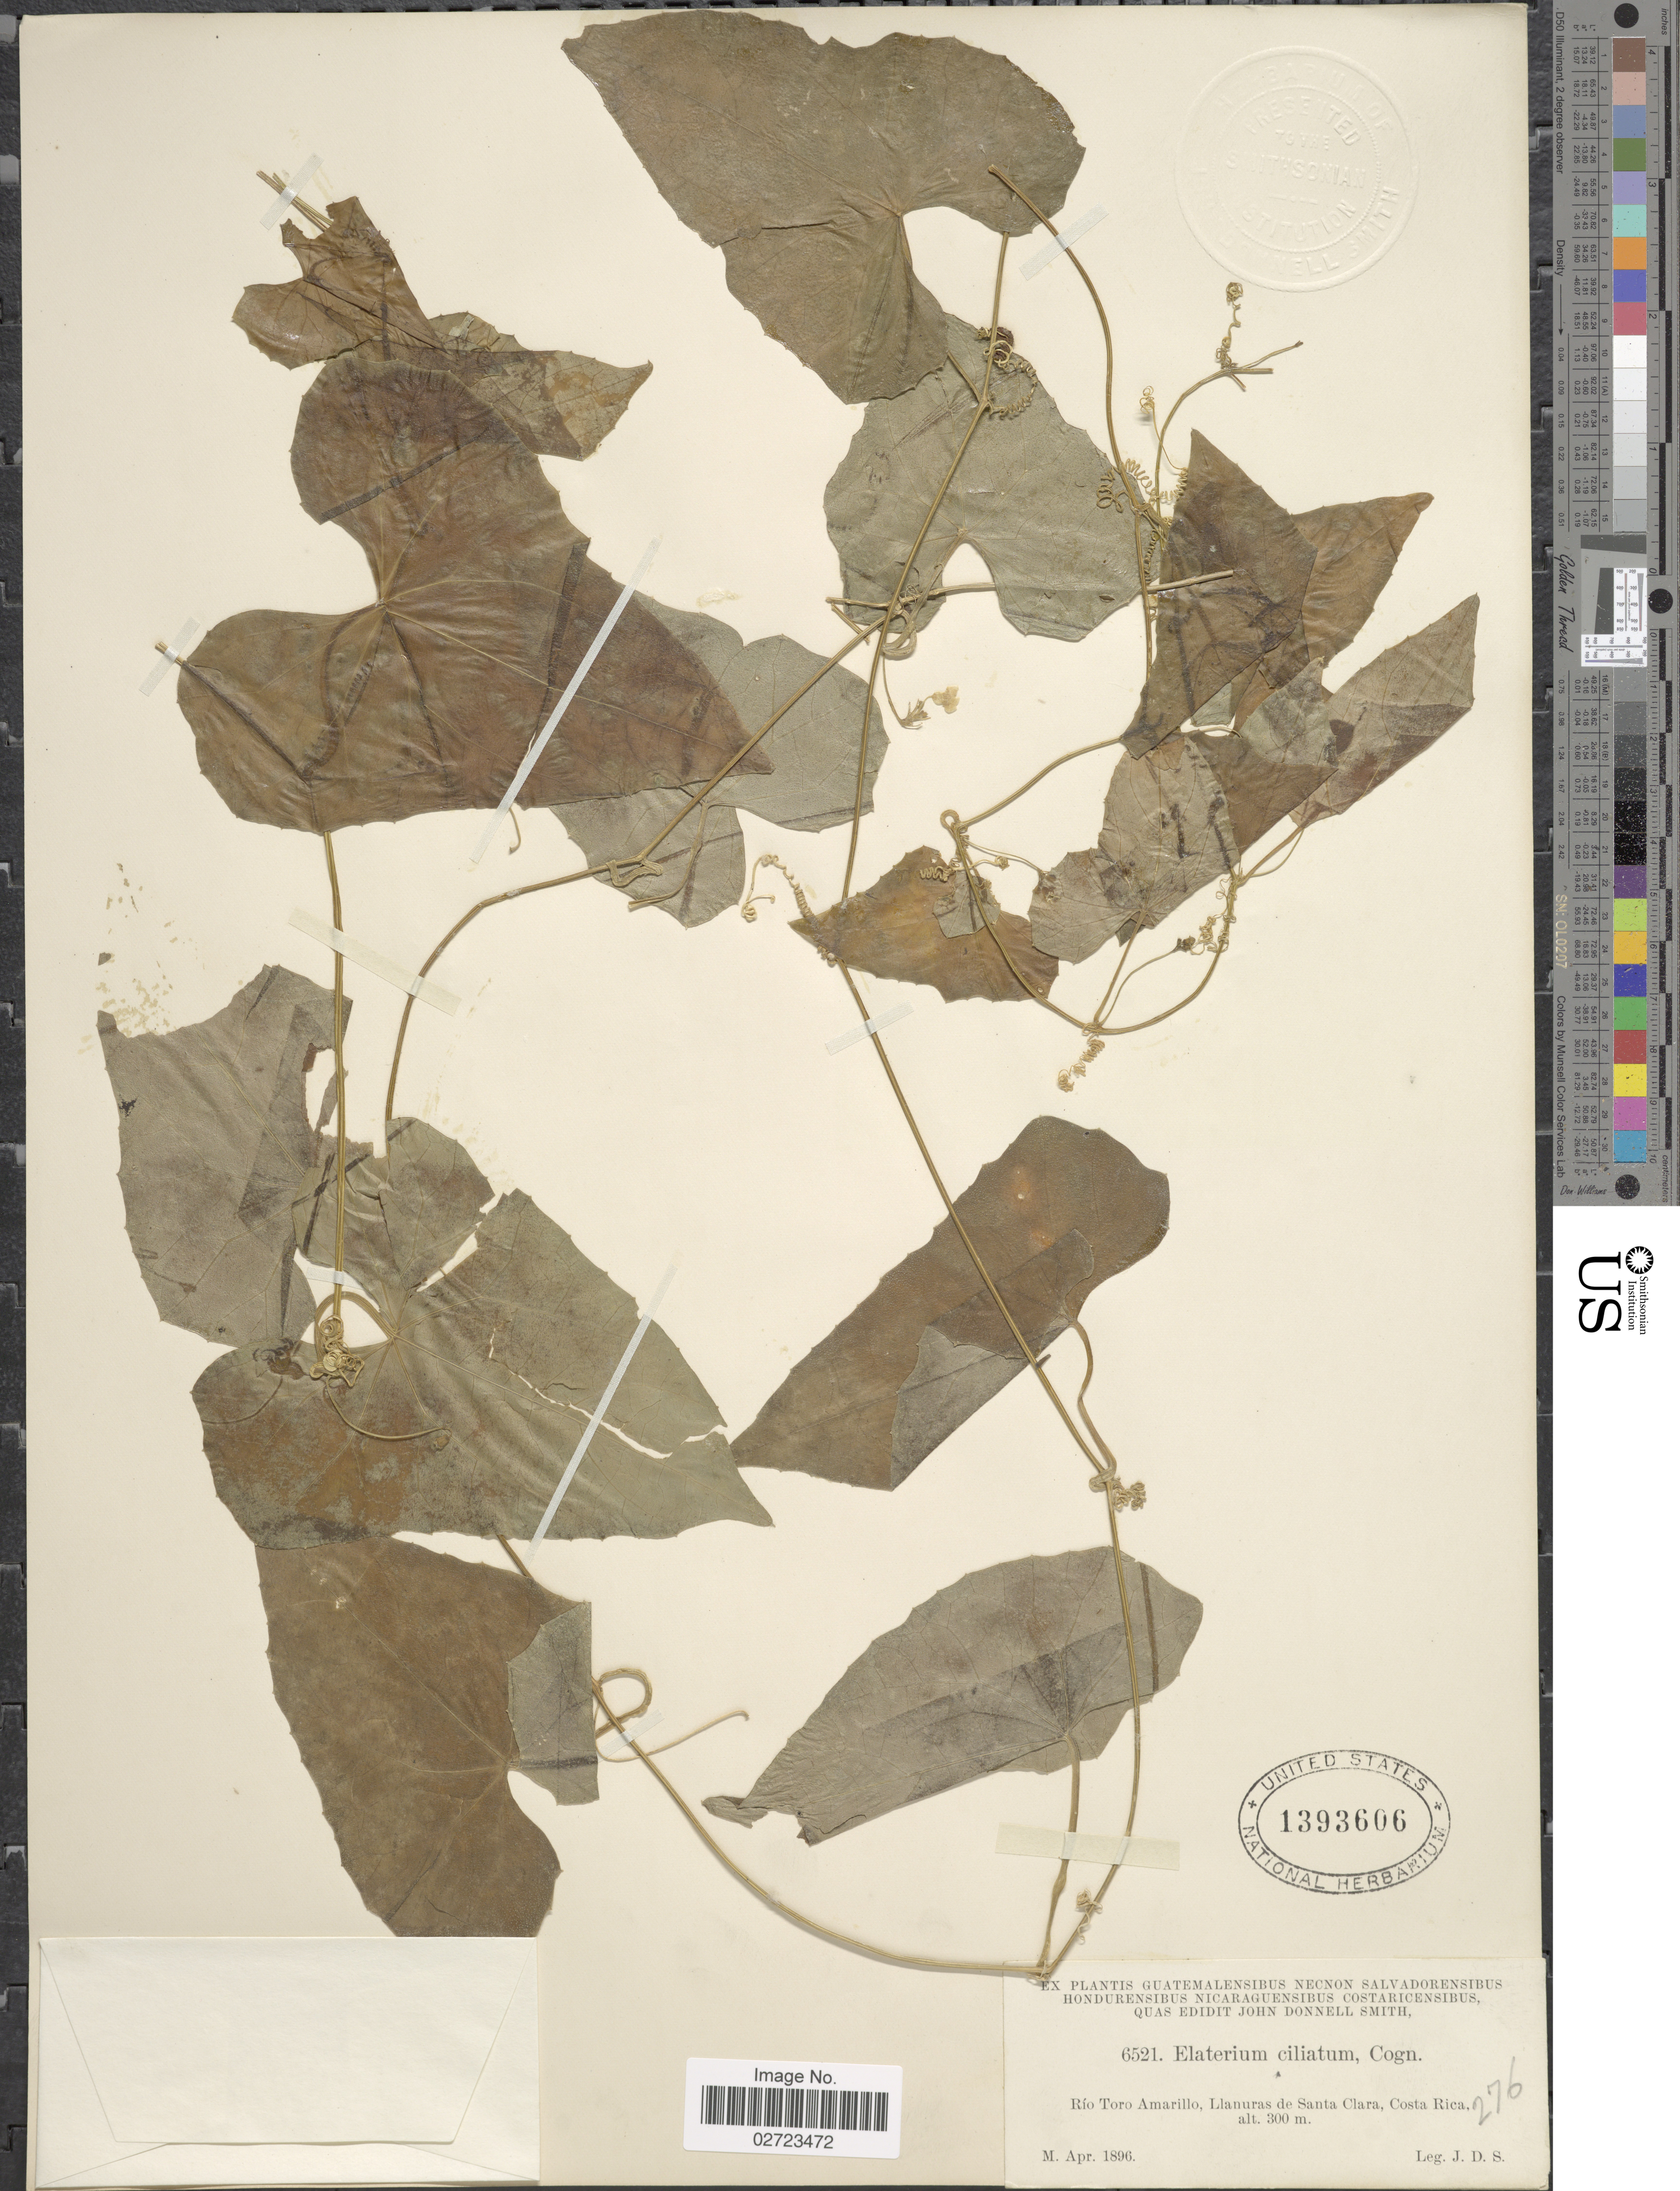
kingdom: Plantae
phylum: Tracheophyta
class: Magnoliopsida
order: Cucurbitales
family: Cucurbitaceae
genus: Cyclanthera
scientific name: Cyclanthera carthagenensis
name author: (Jacq.) H. Schaef. & S.S. Renner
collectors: J. Donnell Smith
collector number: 6521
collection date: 1896-04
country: Costa Rica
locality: Río Toro Amarillo, Llanuras de Santa Clara.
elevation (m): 300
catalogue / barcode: US 1393606